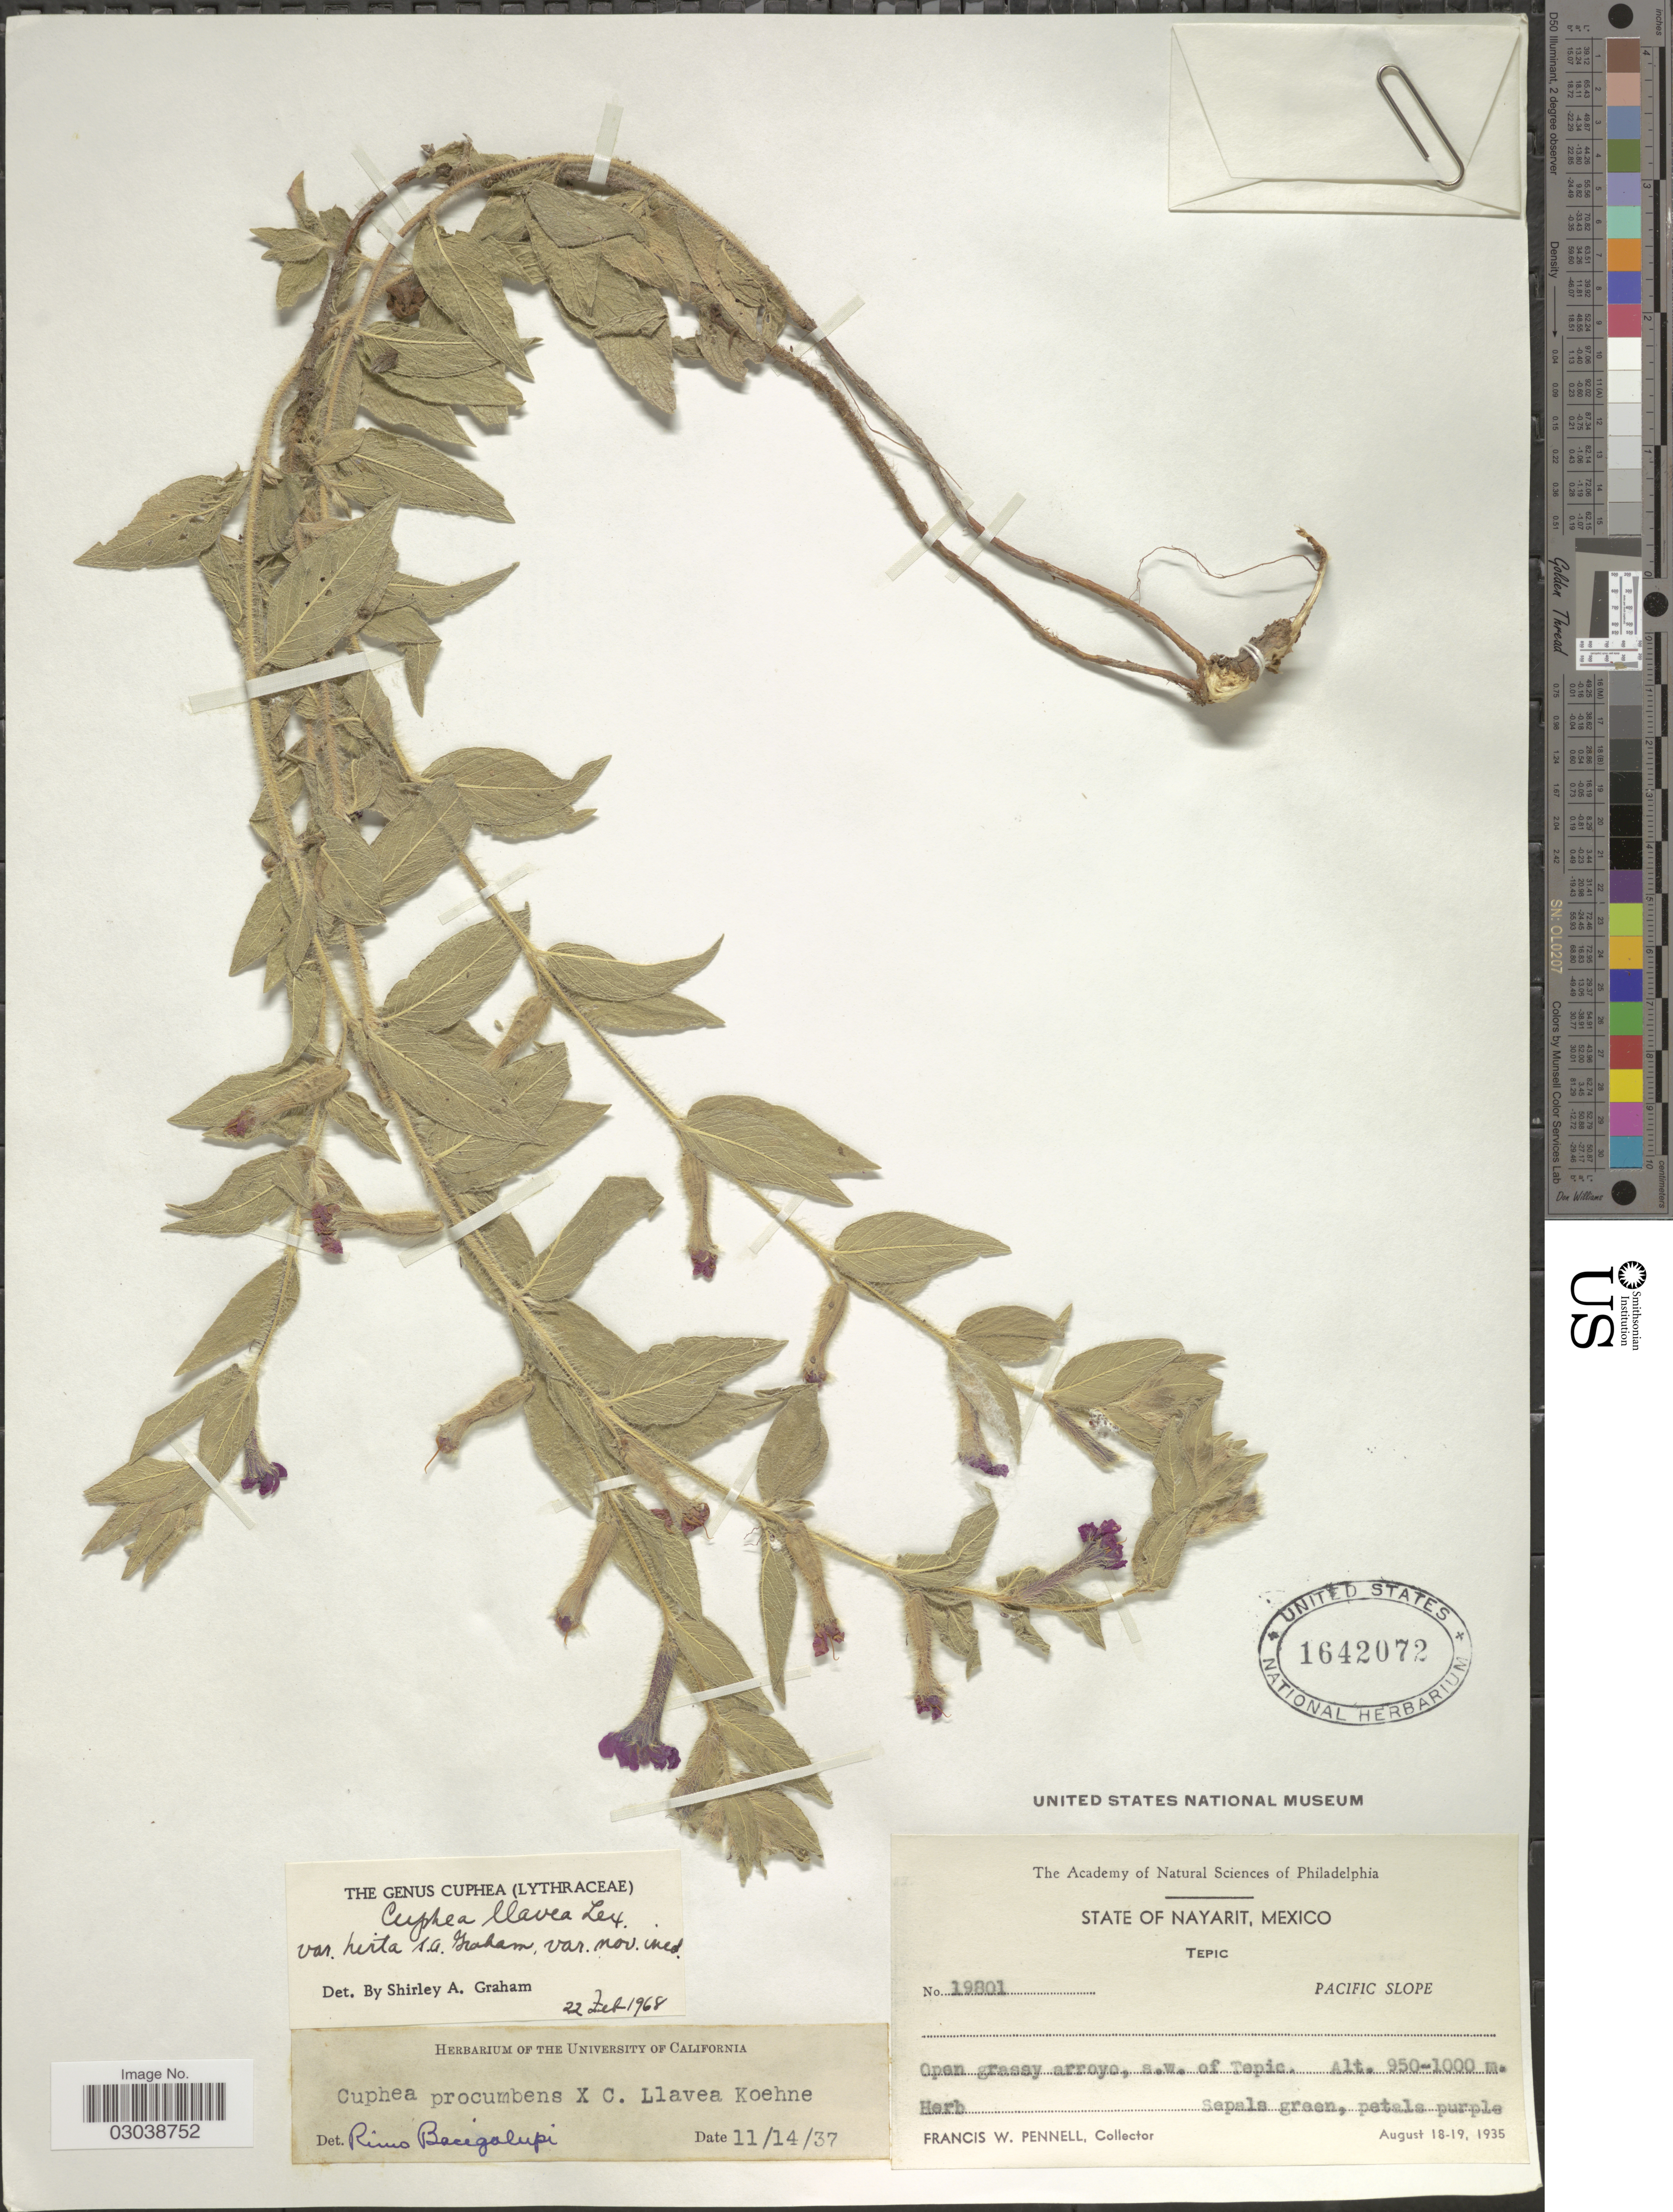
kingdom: Plantae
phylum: Tracheophyta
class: Magnoliopsida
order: Myrtales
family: Lythraceae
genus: Cuphea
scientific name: Cuphea llavea var. hirta S.A. Graham, ined.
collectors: F. W. Pennell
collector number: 19801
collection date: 1935-08-18/1935-08-19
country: Mexico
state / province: Nayarit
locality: Tepic, Pacific Slope. Open grassy arroyo, s.w. of Tepic.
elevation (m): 950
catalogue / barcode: US 1642072